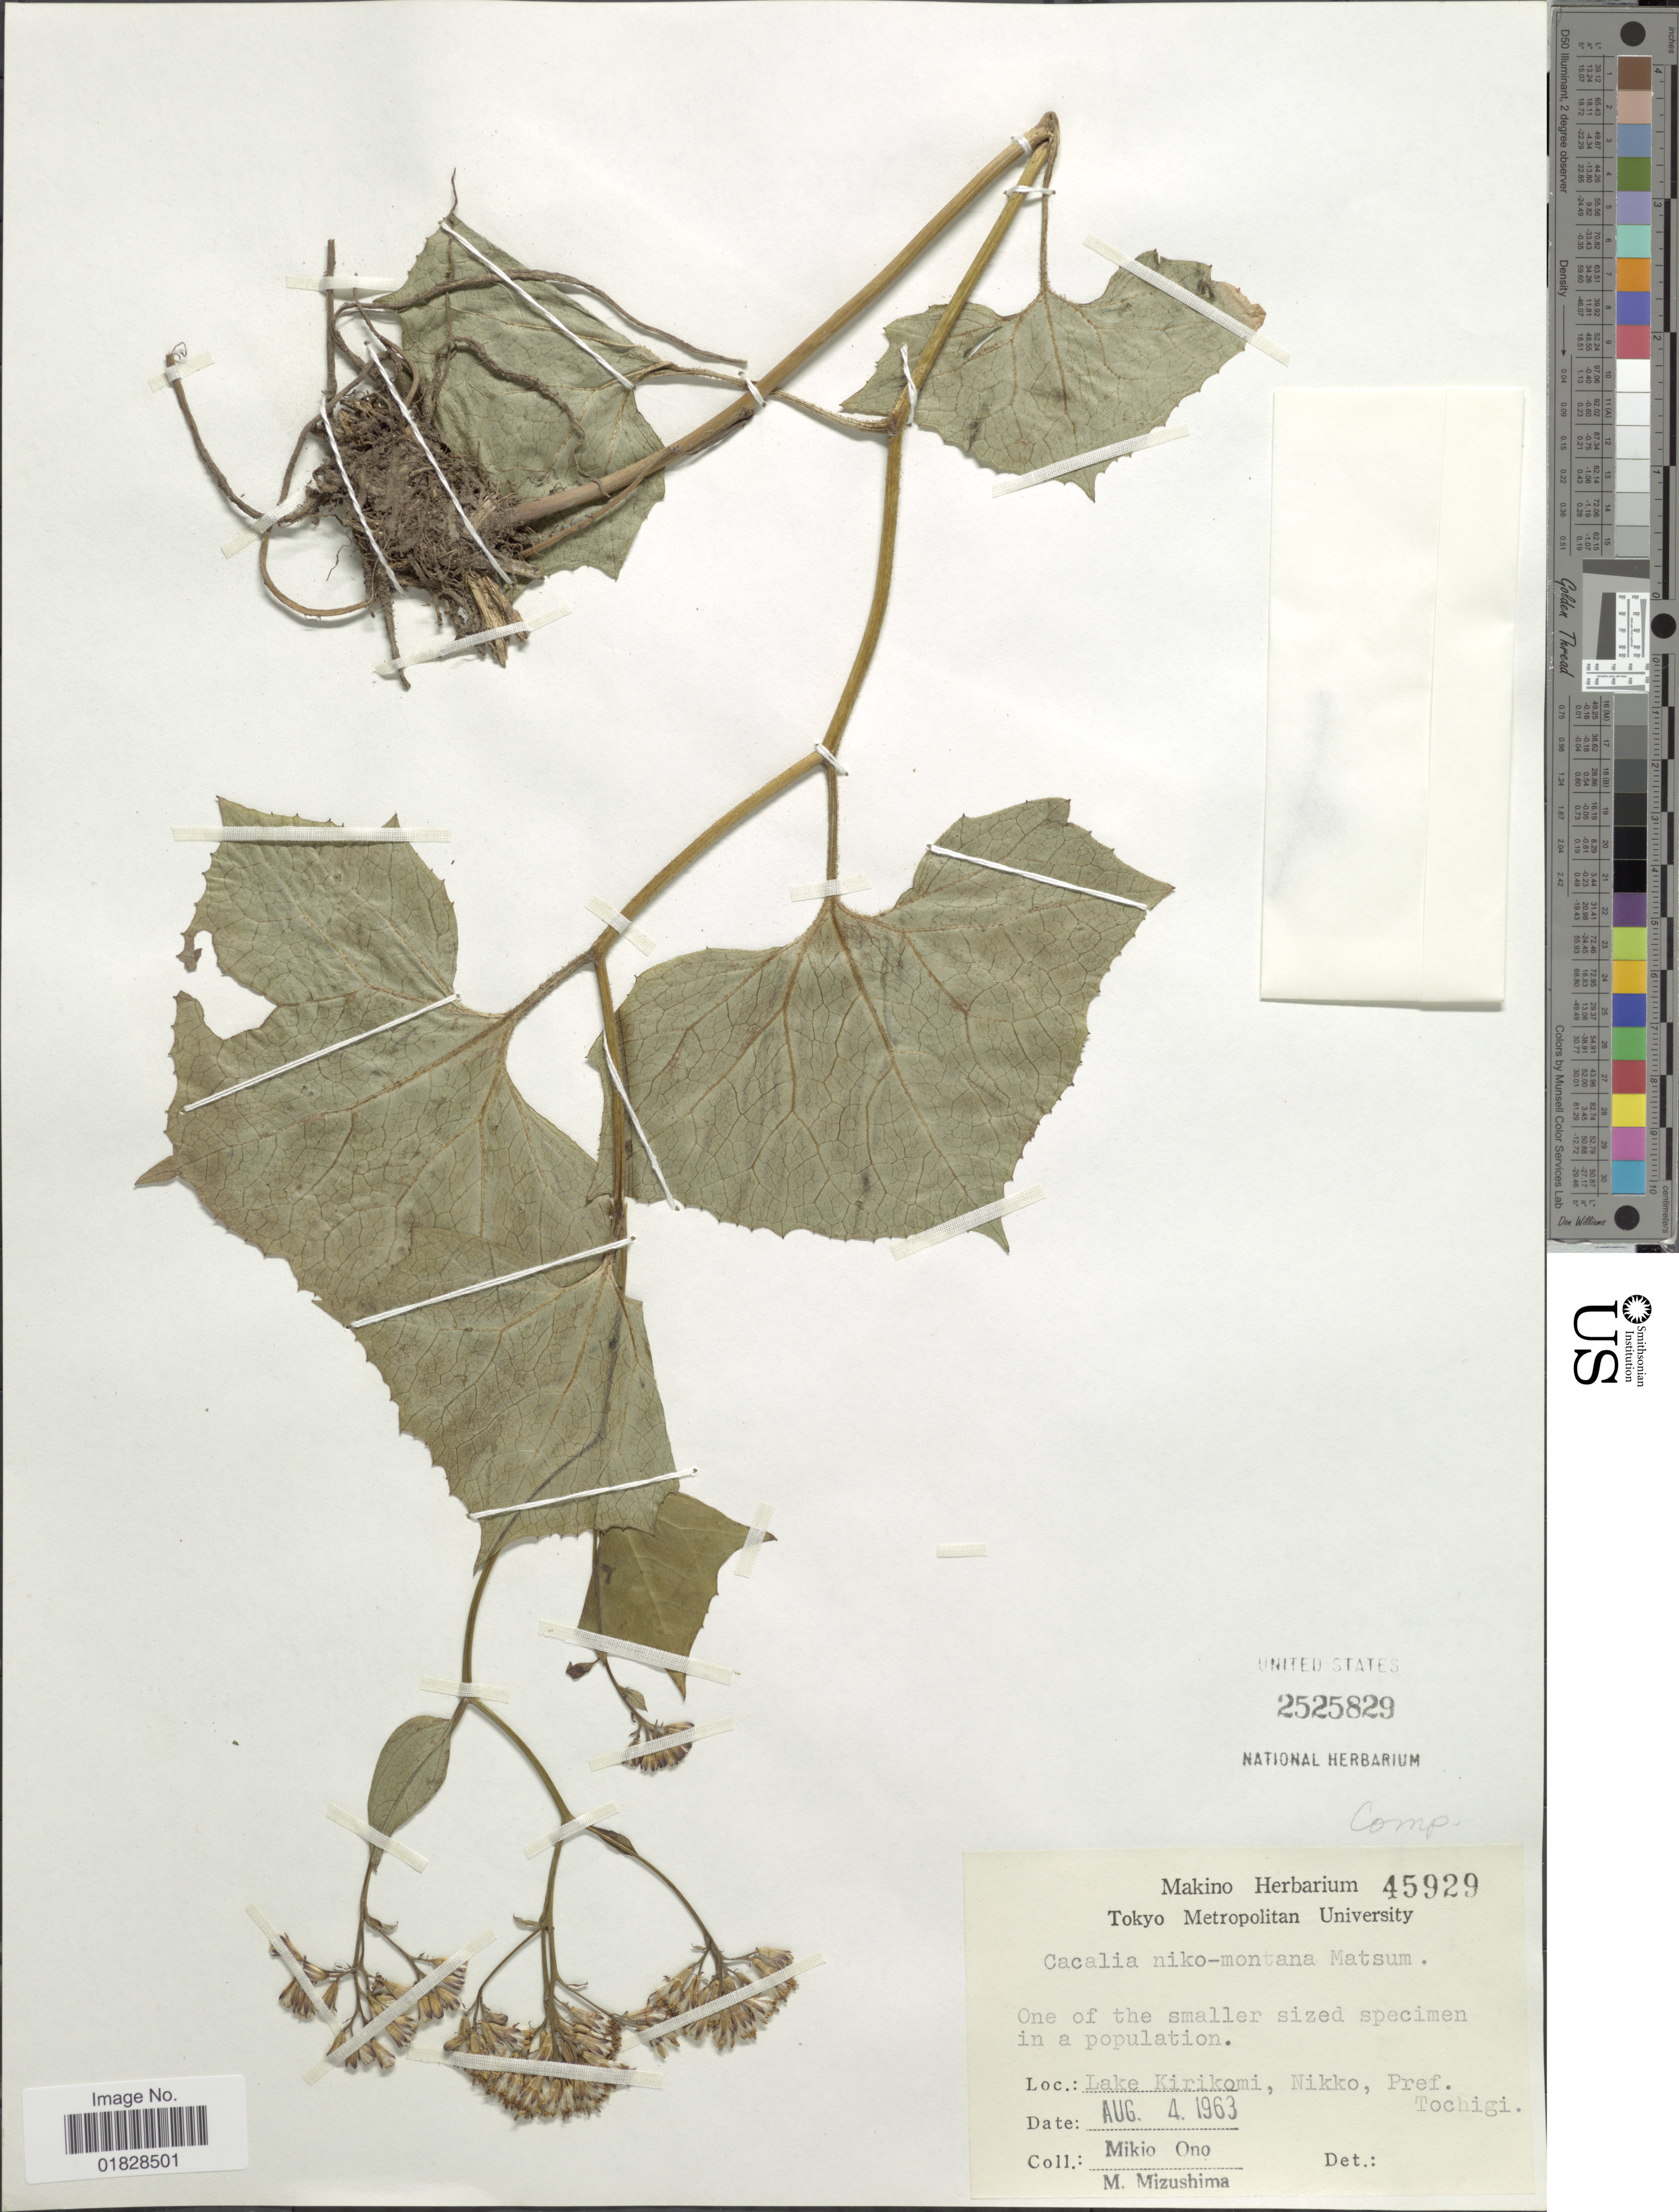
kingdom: Plantae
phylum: Tracheophyta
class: Magnoliopsida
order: Asterales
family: Asteraceae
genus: Parasenecio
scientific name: Parasenecio nikomontanus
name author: (Matsum.) H. Koyama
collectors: M. Ono & M. Mizushima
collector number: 45929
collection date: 1963-08-04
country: Japan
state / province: Totigi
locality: Lake Kirikomi, Nikko, Pref. Tochigi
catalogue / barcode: US 2525829